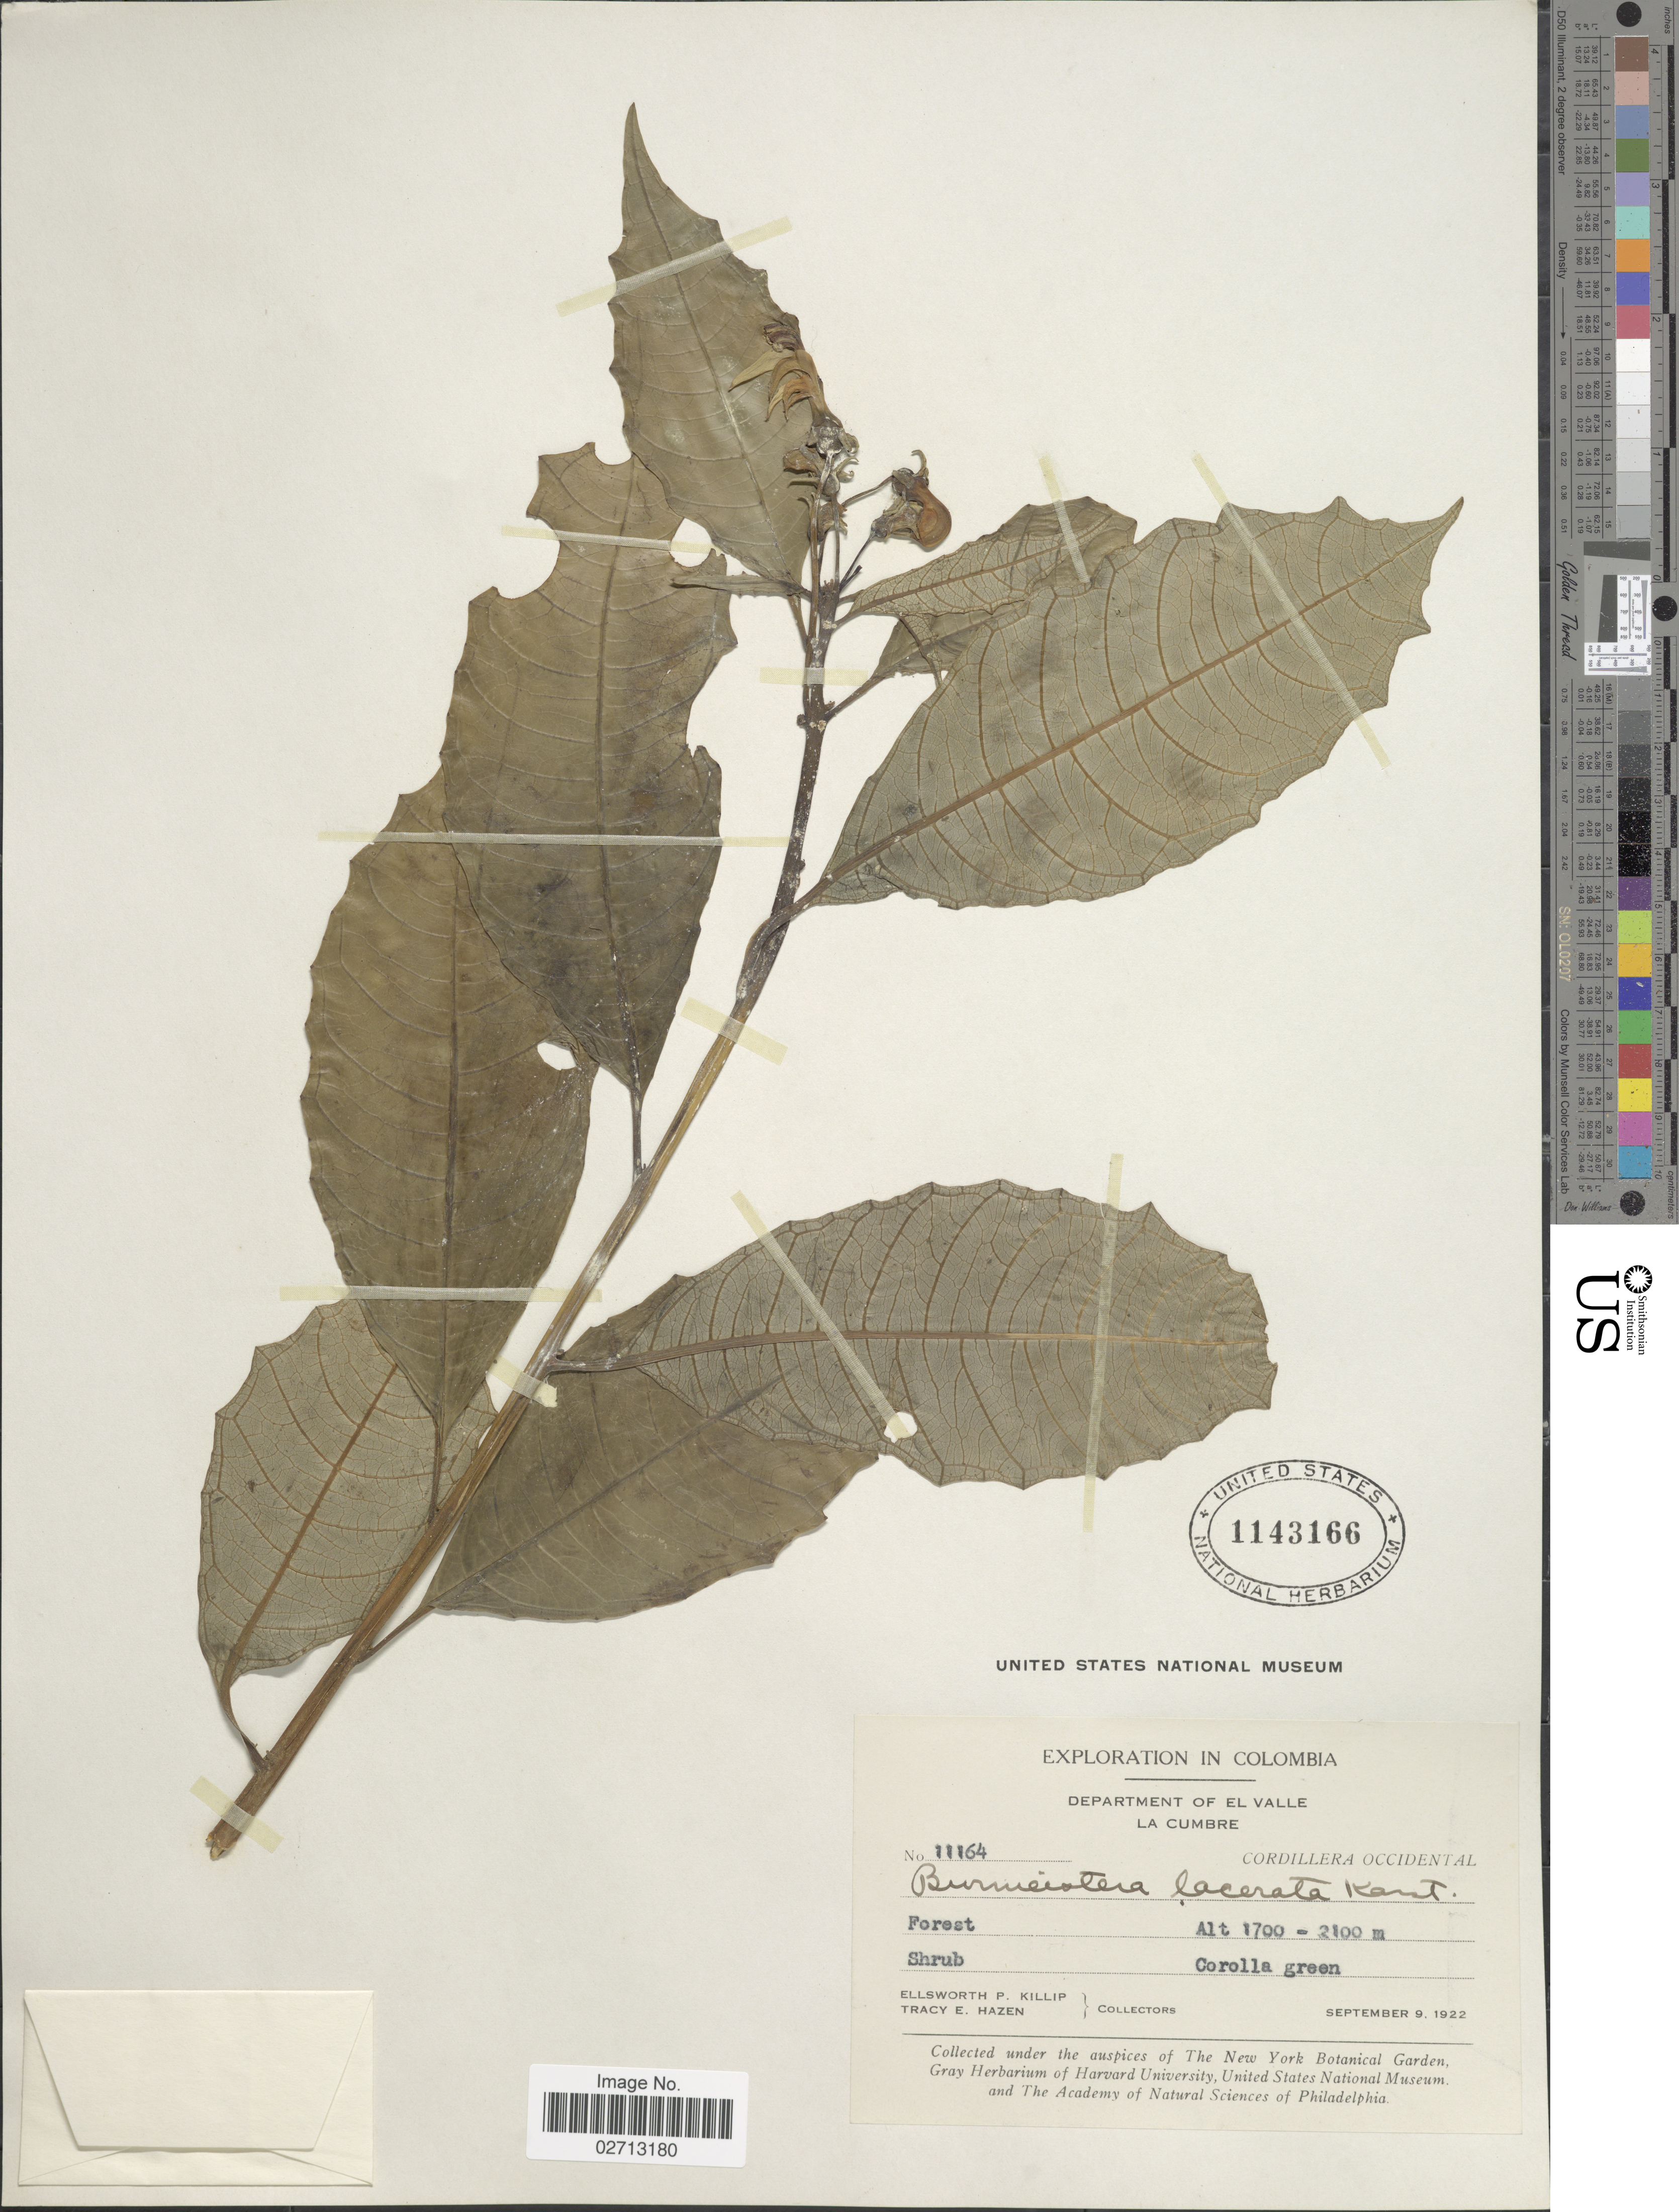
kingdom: Plantae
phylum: Tracheophyta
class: Magnoliopsida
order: Asterales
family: Campanulaceae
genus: Burmeistera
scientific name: Burmeistera lacerata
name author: H. Karst.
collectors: E. P. Killip & T. E. Hazen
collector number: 11164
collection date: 1922-09-09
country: Colombia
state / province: Valle del Cauca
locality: Department of El Valle. La Cumbre. Cordillera Occidental.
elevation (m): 1700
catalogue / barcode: US 1143166